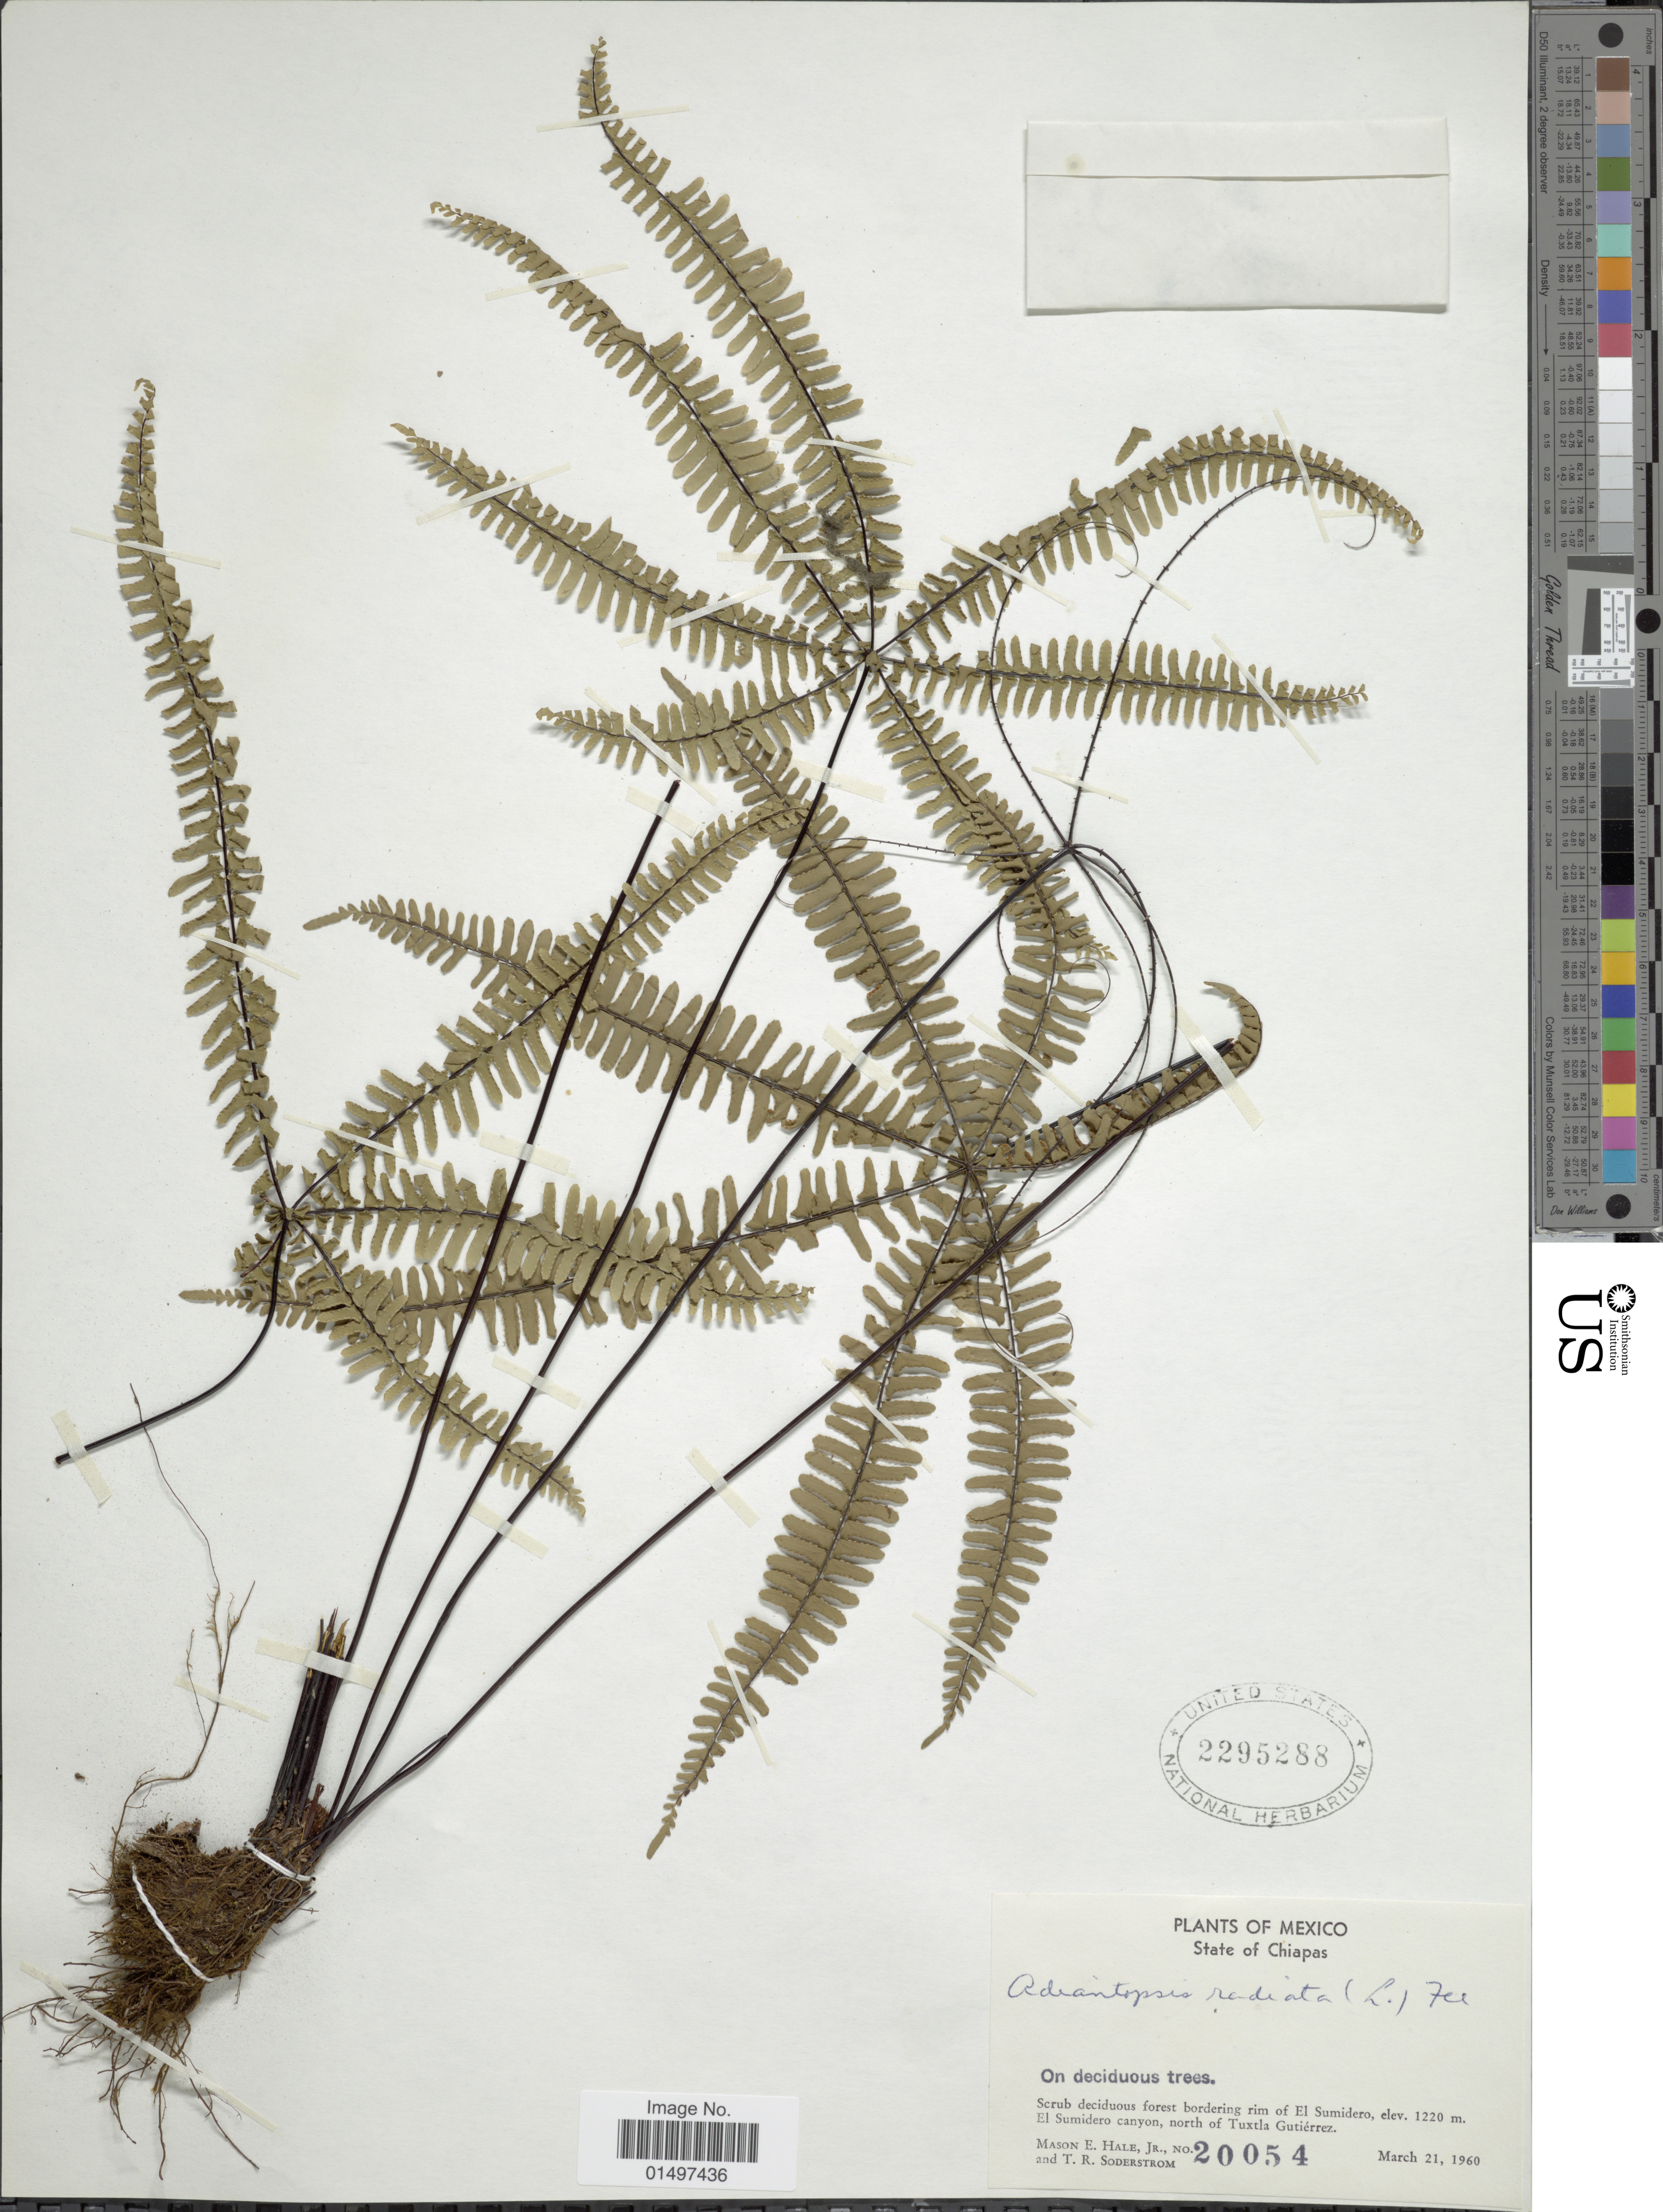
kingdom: Plantae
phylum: Tracheophyta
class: Polypodiopsida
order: Polypodiales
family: Pteridaceae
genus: Adiantopsis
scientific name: Adiantopsis radiata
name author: (L.) Fée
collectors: M. Hale & T. R. Soderstrom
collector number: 20054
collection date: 1960-03-21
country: Mexico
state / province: Chiapas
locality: State of Chiapas. Bordering rim of El Sumidero. El Sumidero canyon, north of Tuxtla Gutierrez.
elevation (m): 1220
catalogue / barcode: US 2295288